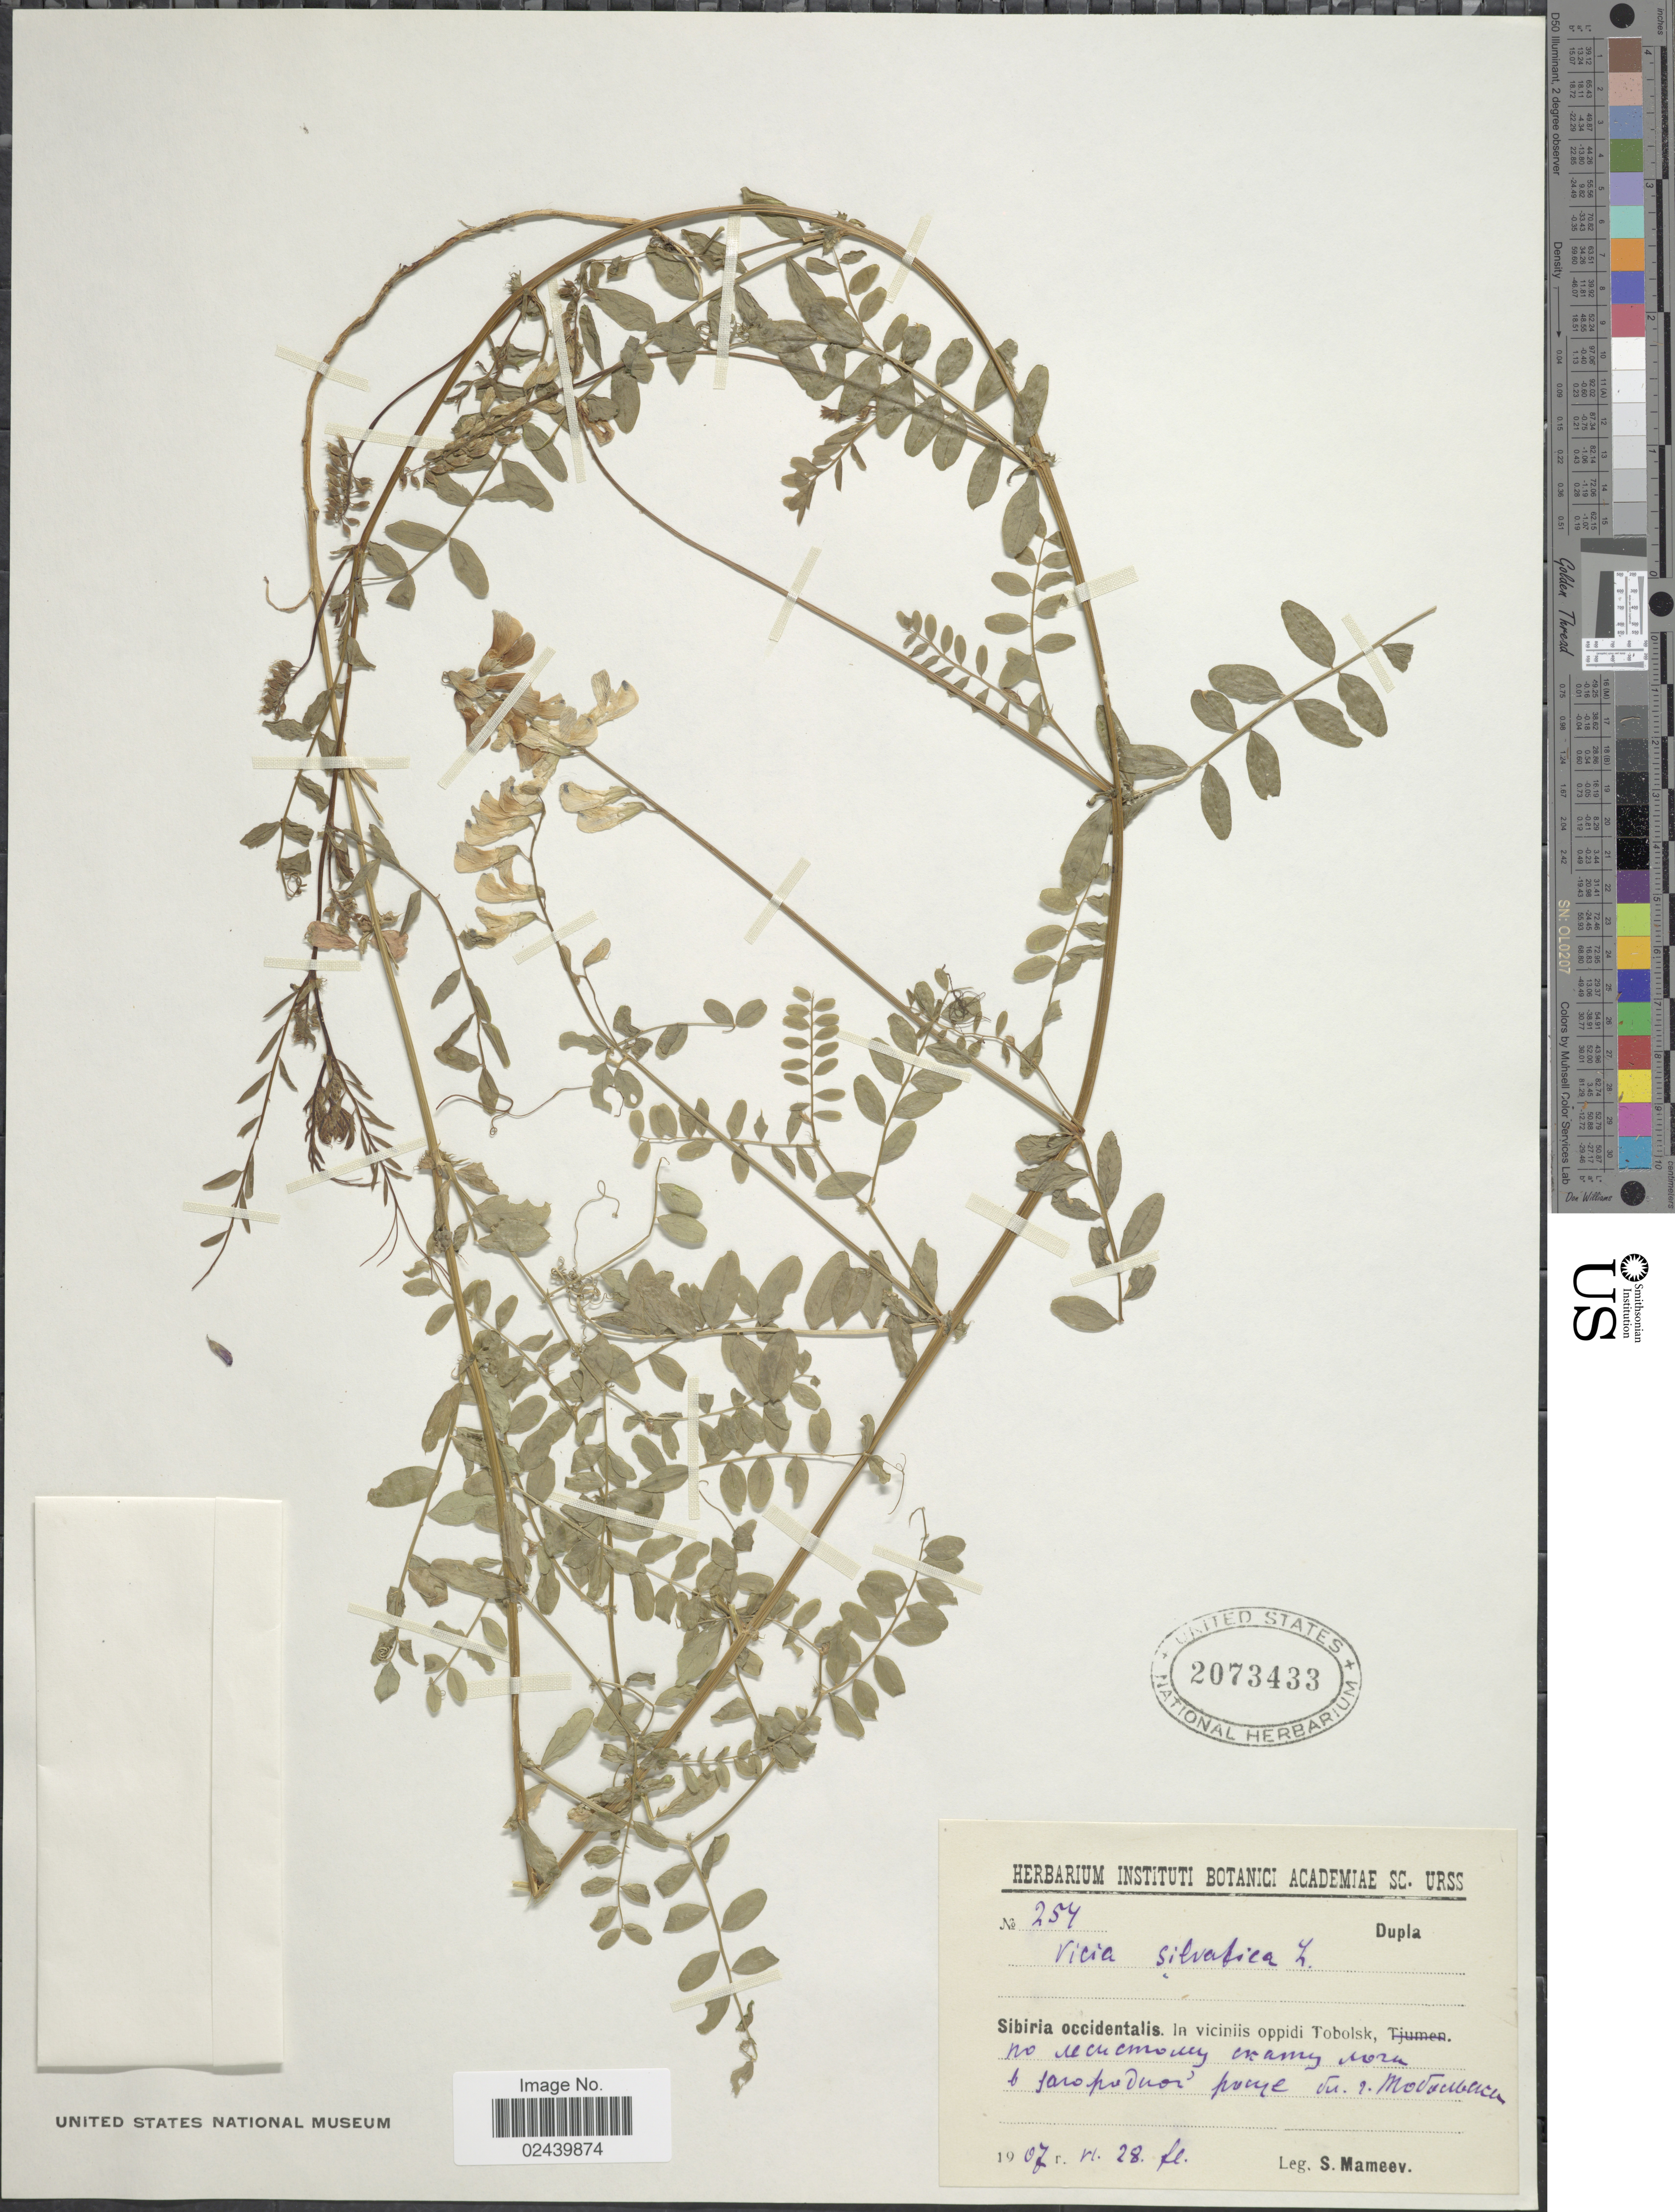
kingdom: Plantae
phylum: Tracheophyta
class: Magnoliopsida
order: Fabales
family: Fabaceae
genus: Vicia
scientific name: Vicia sylvatica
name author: L.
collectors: S. Mameev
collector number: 254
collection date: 1907-06-28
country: Russian Federation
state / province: Tyumen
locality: Sibiria occidentalis. In viciniis oppidi Tobolsk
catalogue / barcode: US 2073433